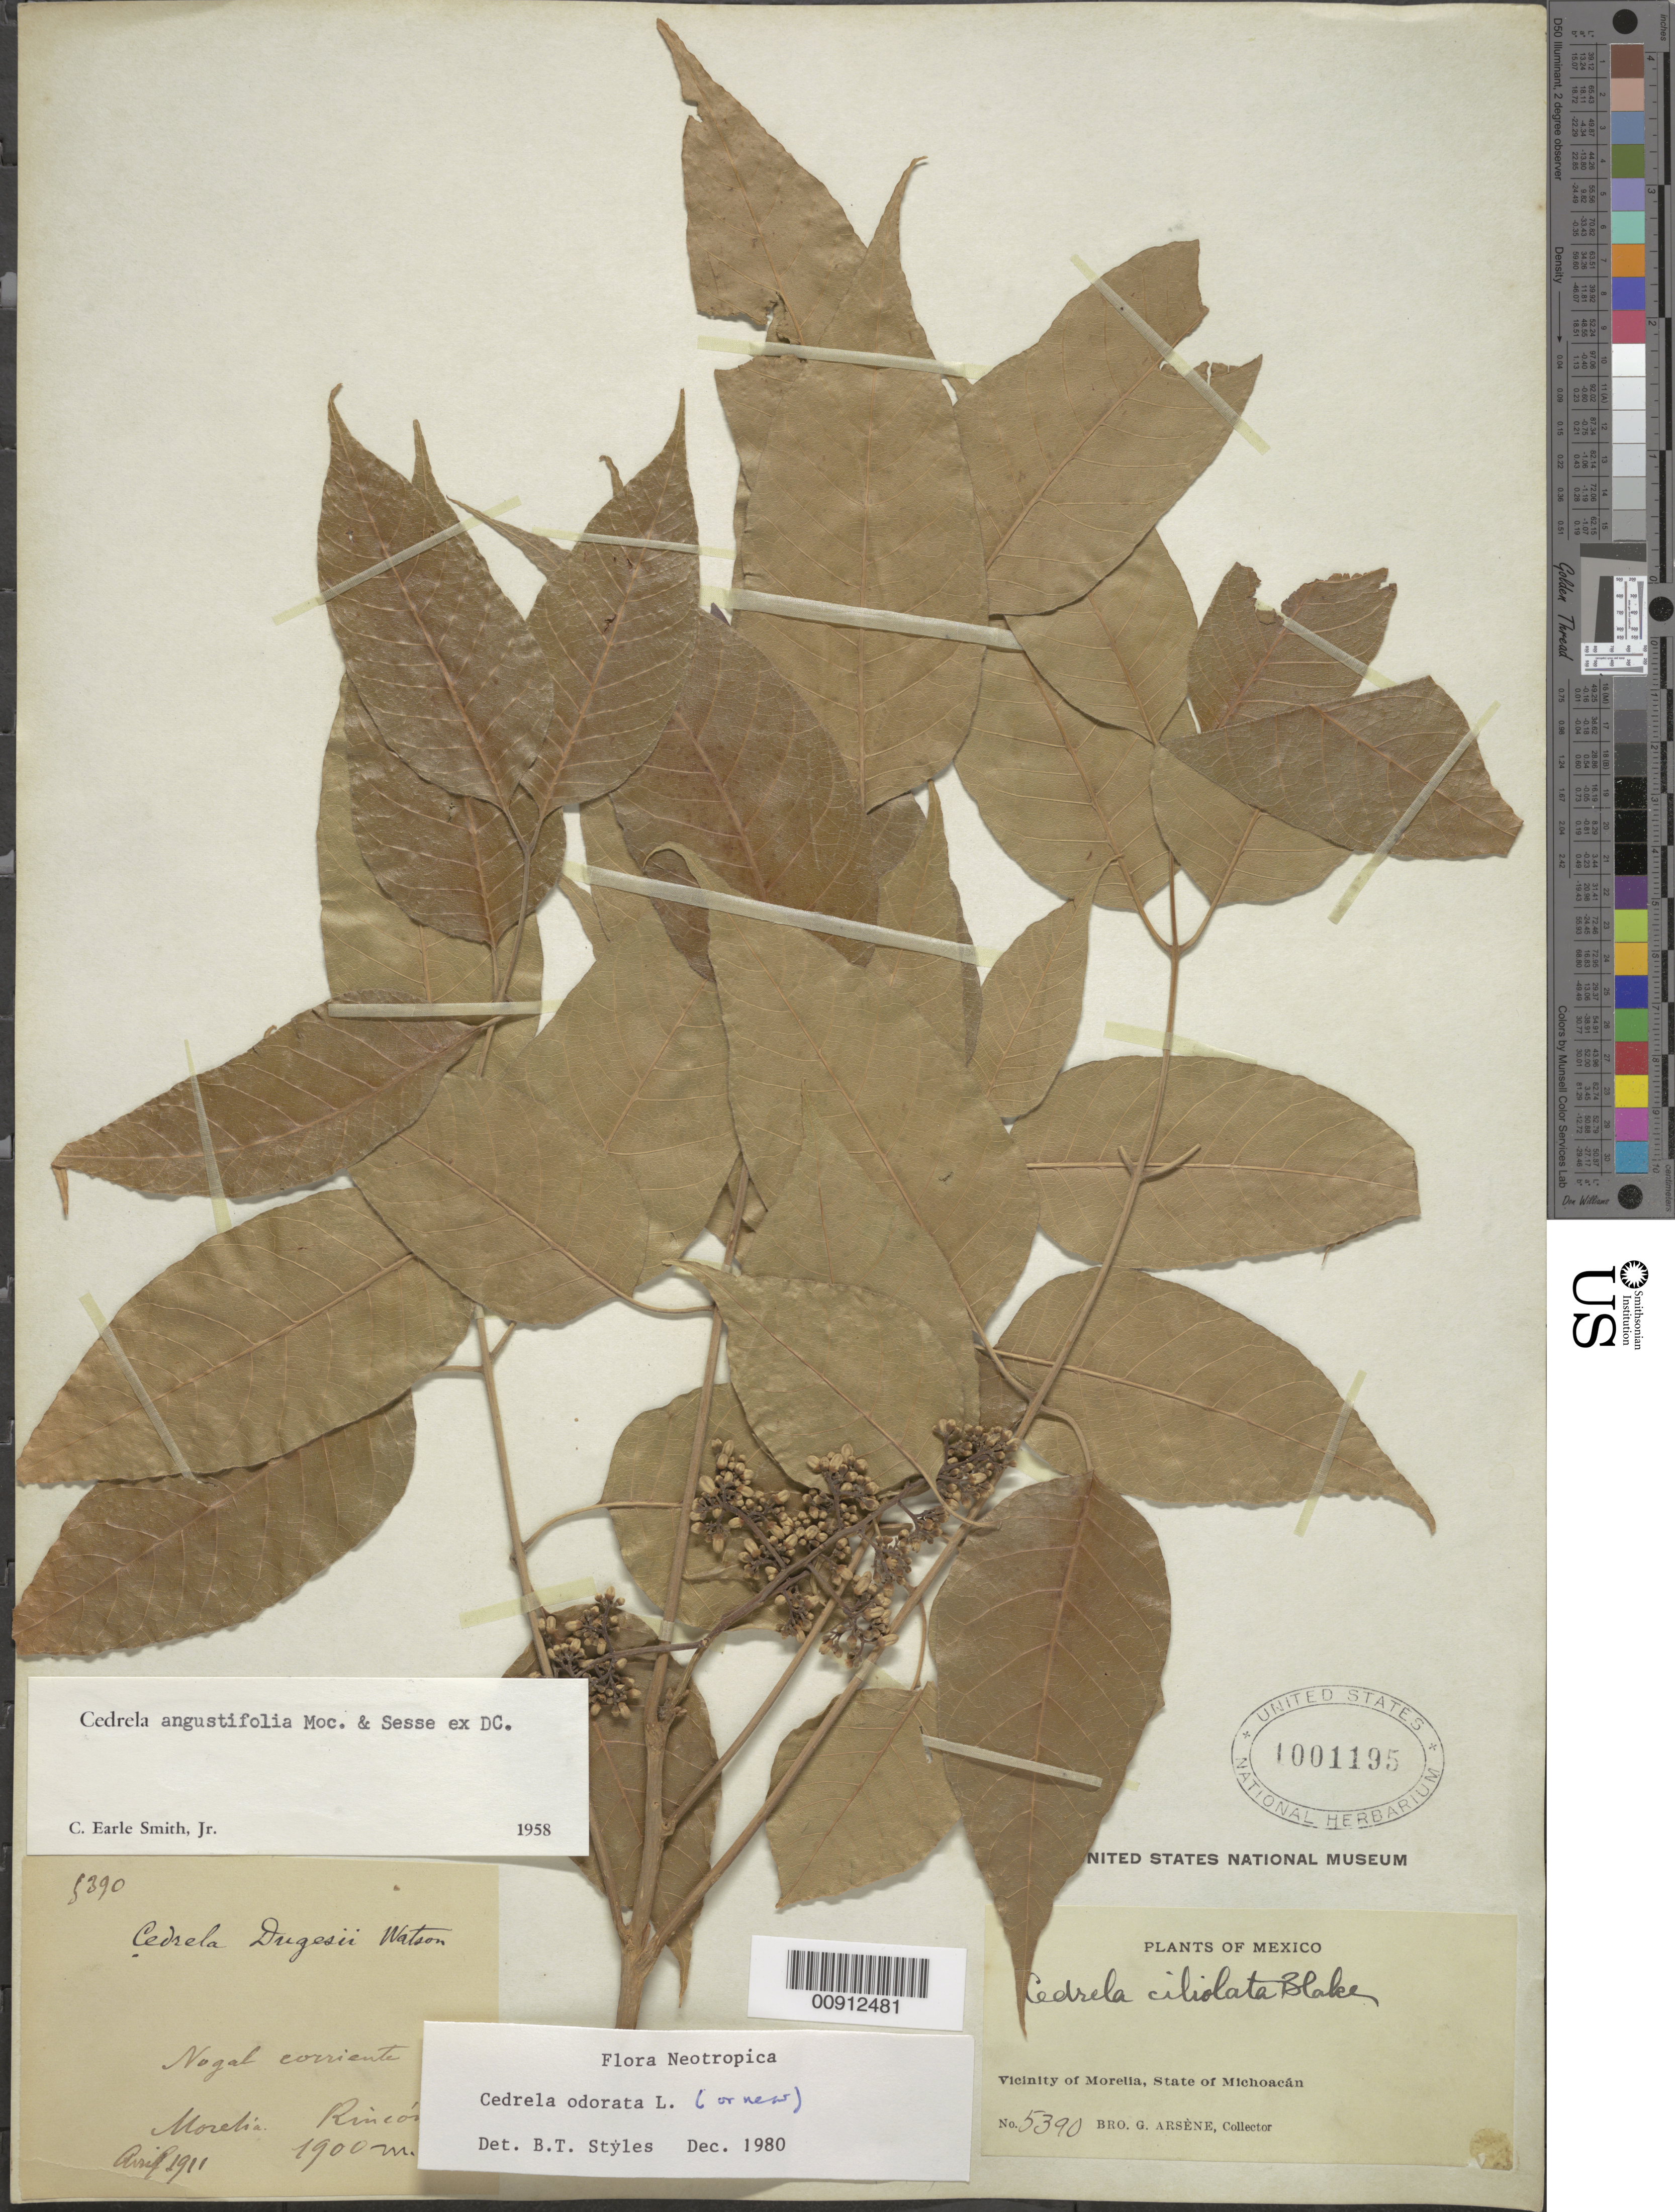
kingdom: Plantae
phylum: Tracheophyta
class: Magnoliopsida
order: Sapindales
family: Meliaceae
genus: Cedrela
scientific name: Cedrela odorata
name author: L.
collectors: Bro. G. Arsène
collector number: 5390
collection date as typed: Apr 1911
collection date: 1911-04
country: Mexico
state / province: Michoacán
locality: Michoacán: Morelia. Rincón.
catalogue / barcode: US 1001195